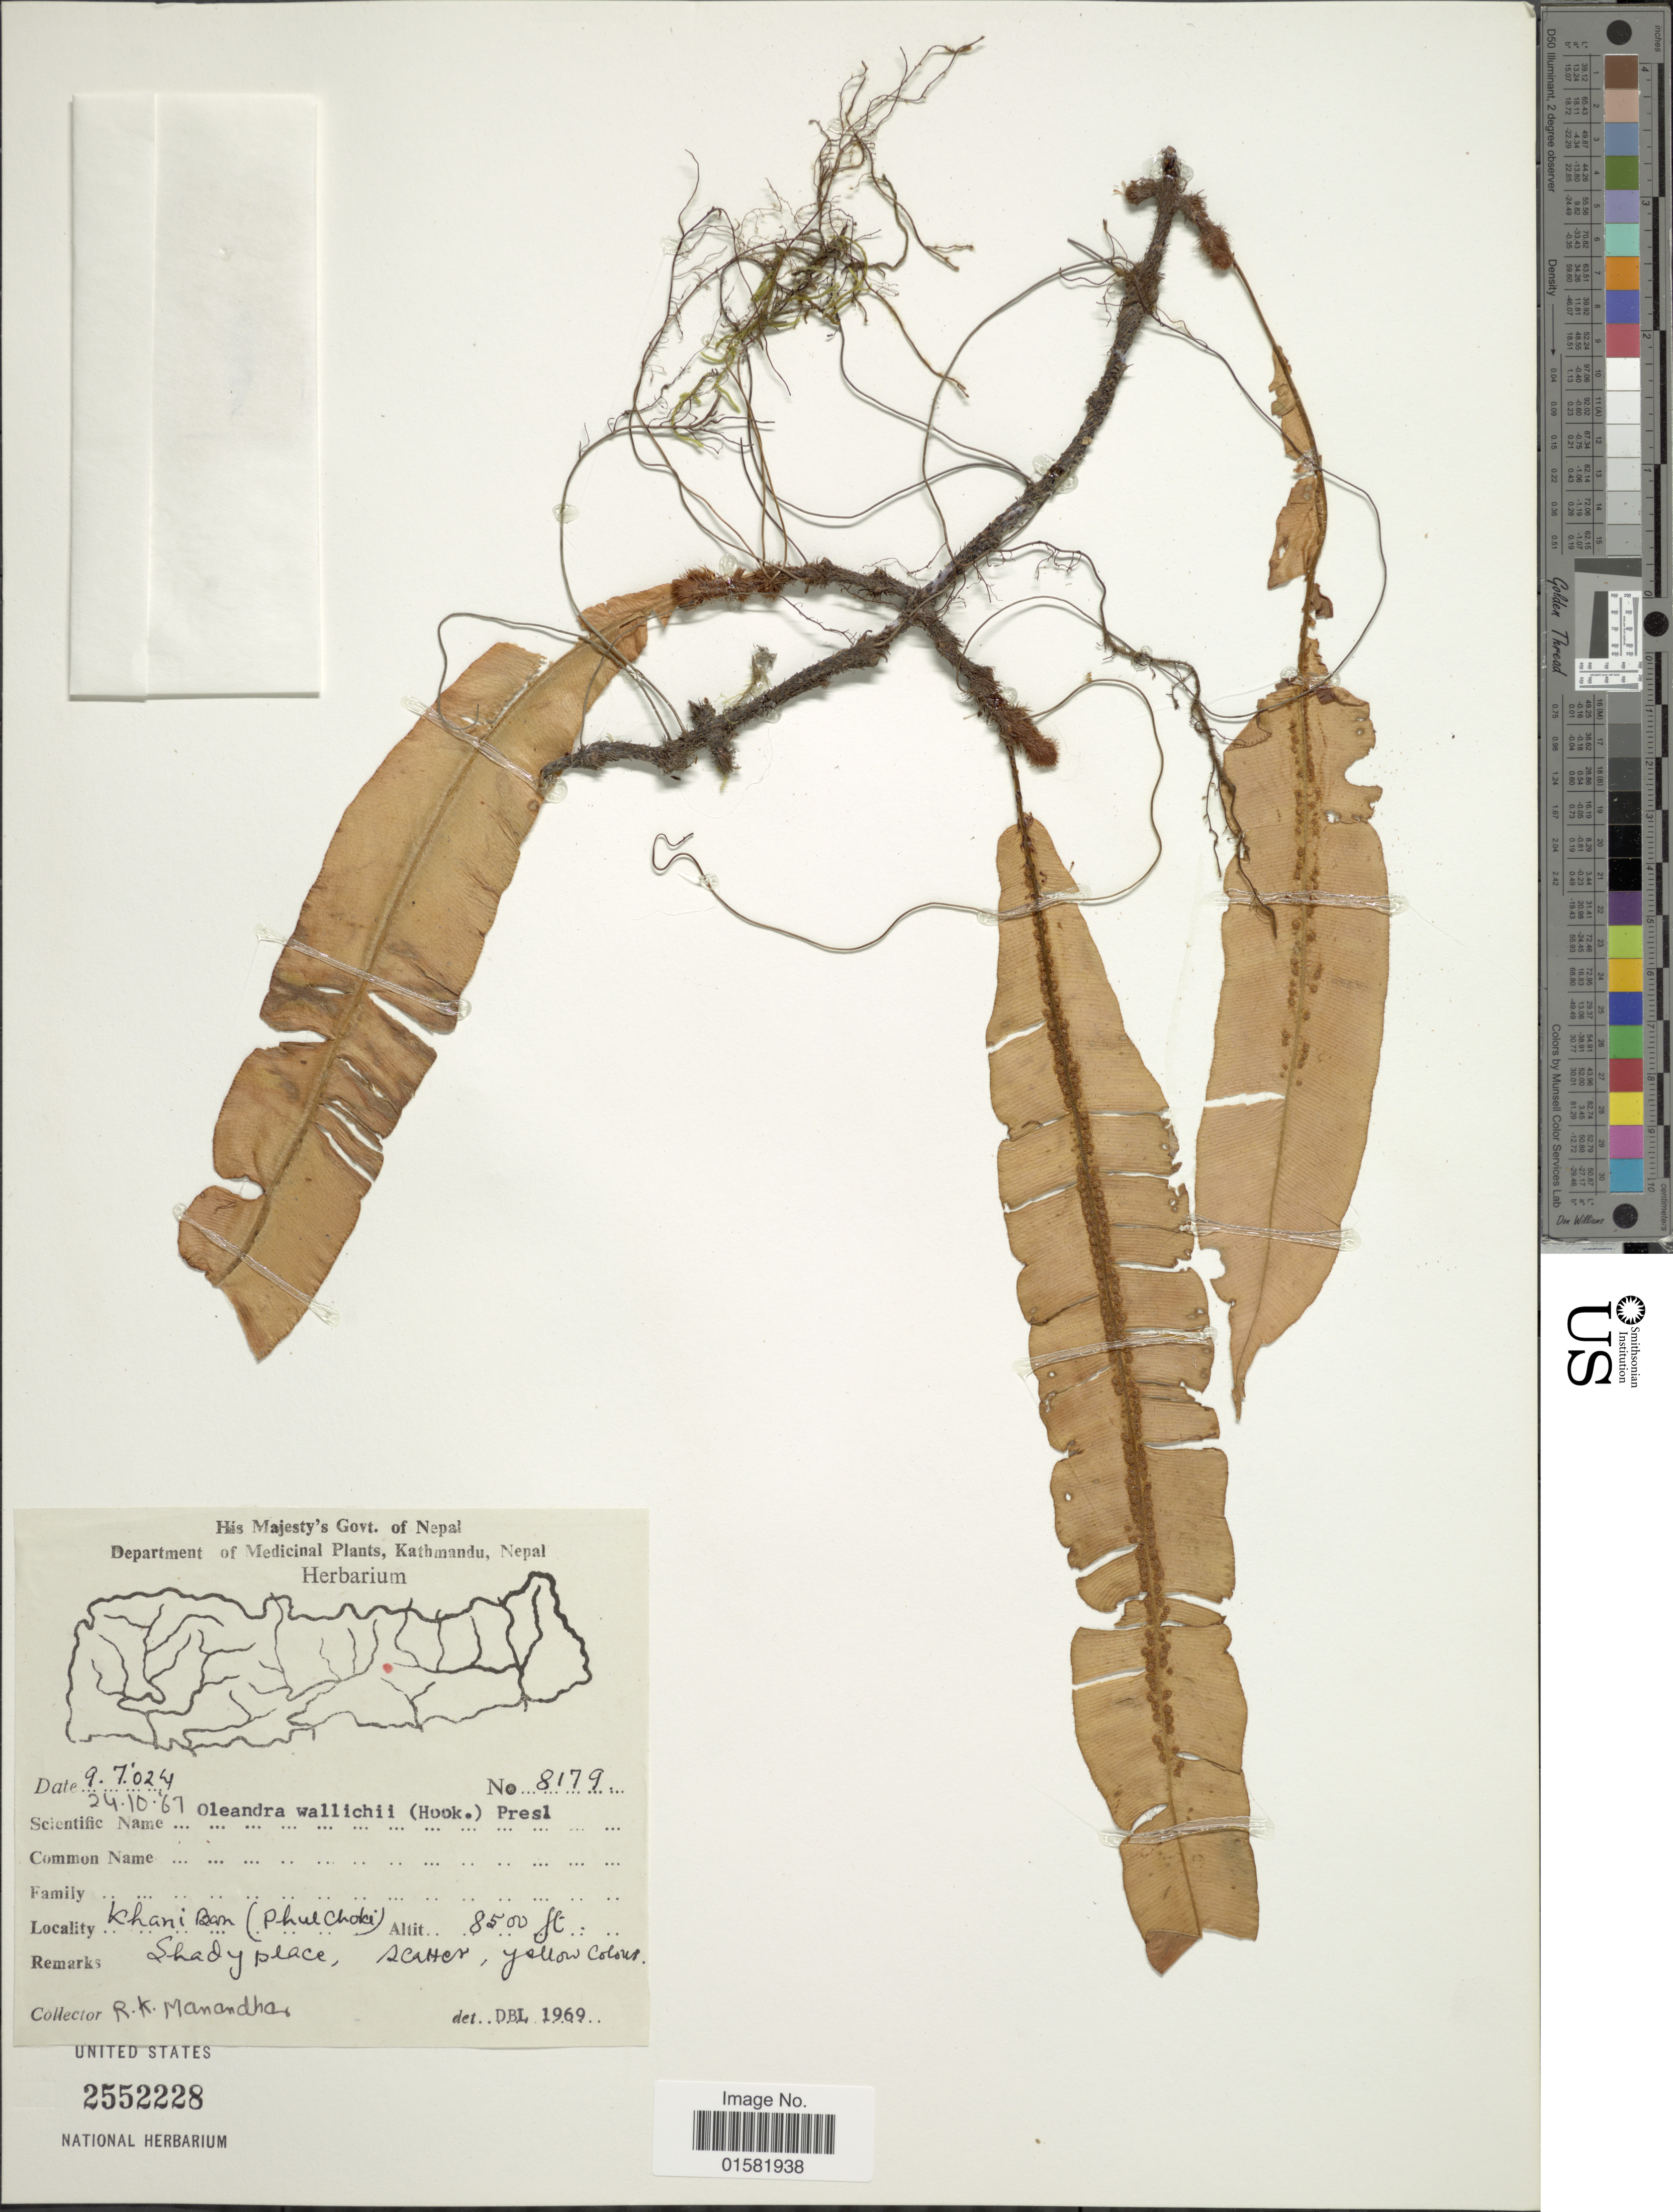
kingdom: Plantae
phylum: Tracheophyta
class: Polypodiopsida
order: Polypodiales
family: Oleandraceae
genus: Oleandra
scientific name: Oleandra wallichii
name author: (Hook.) C. Presl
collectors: R. Manandhar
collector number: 8179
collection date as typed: Transcribed d/m/y: 24/10/61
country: Nepal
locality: Khaniban (Phulchoki).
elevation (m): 2591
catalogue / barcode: US 2552228